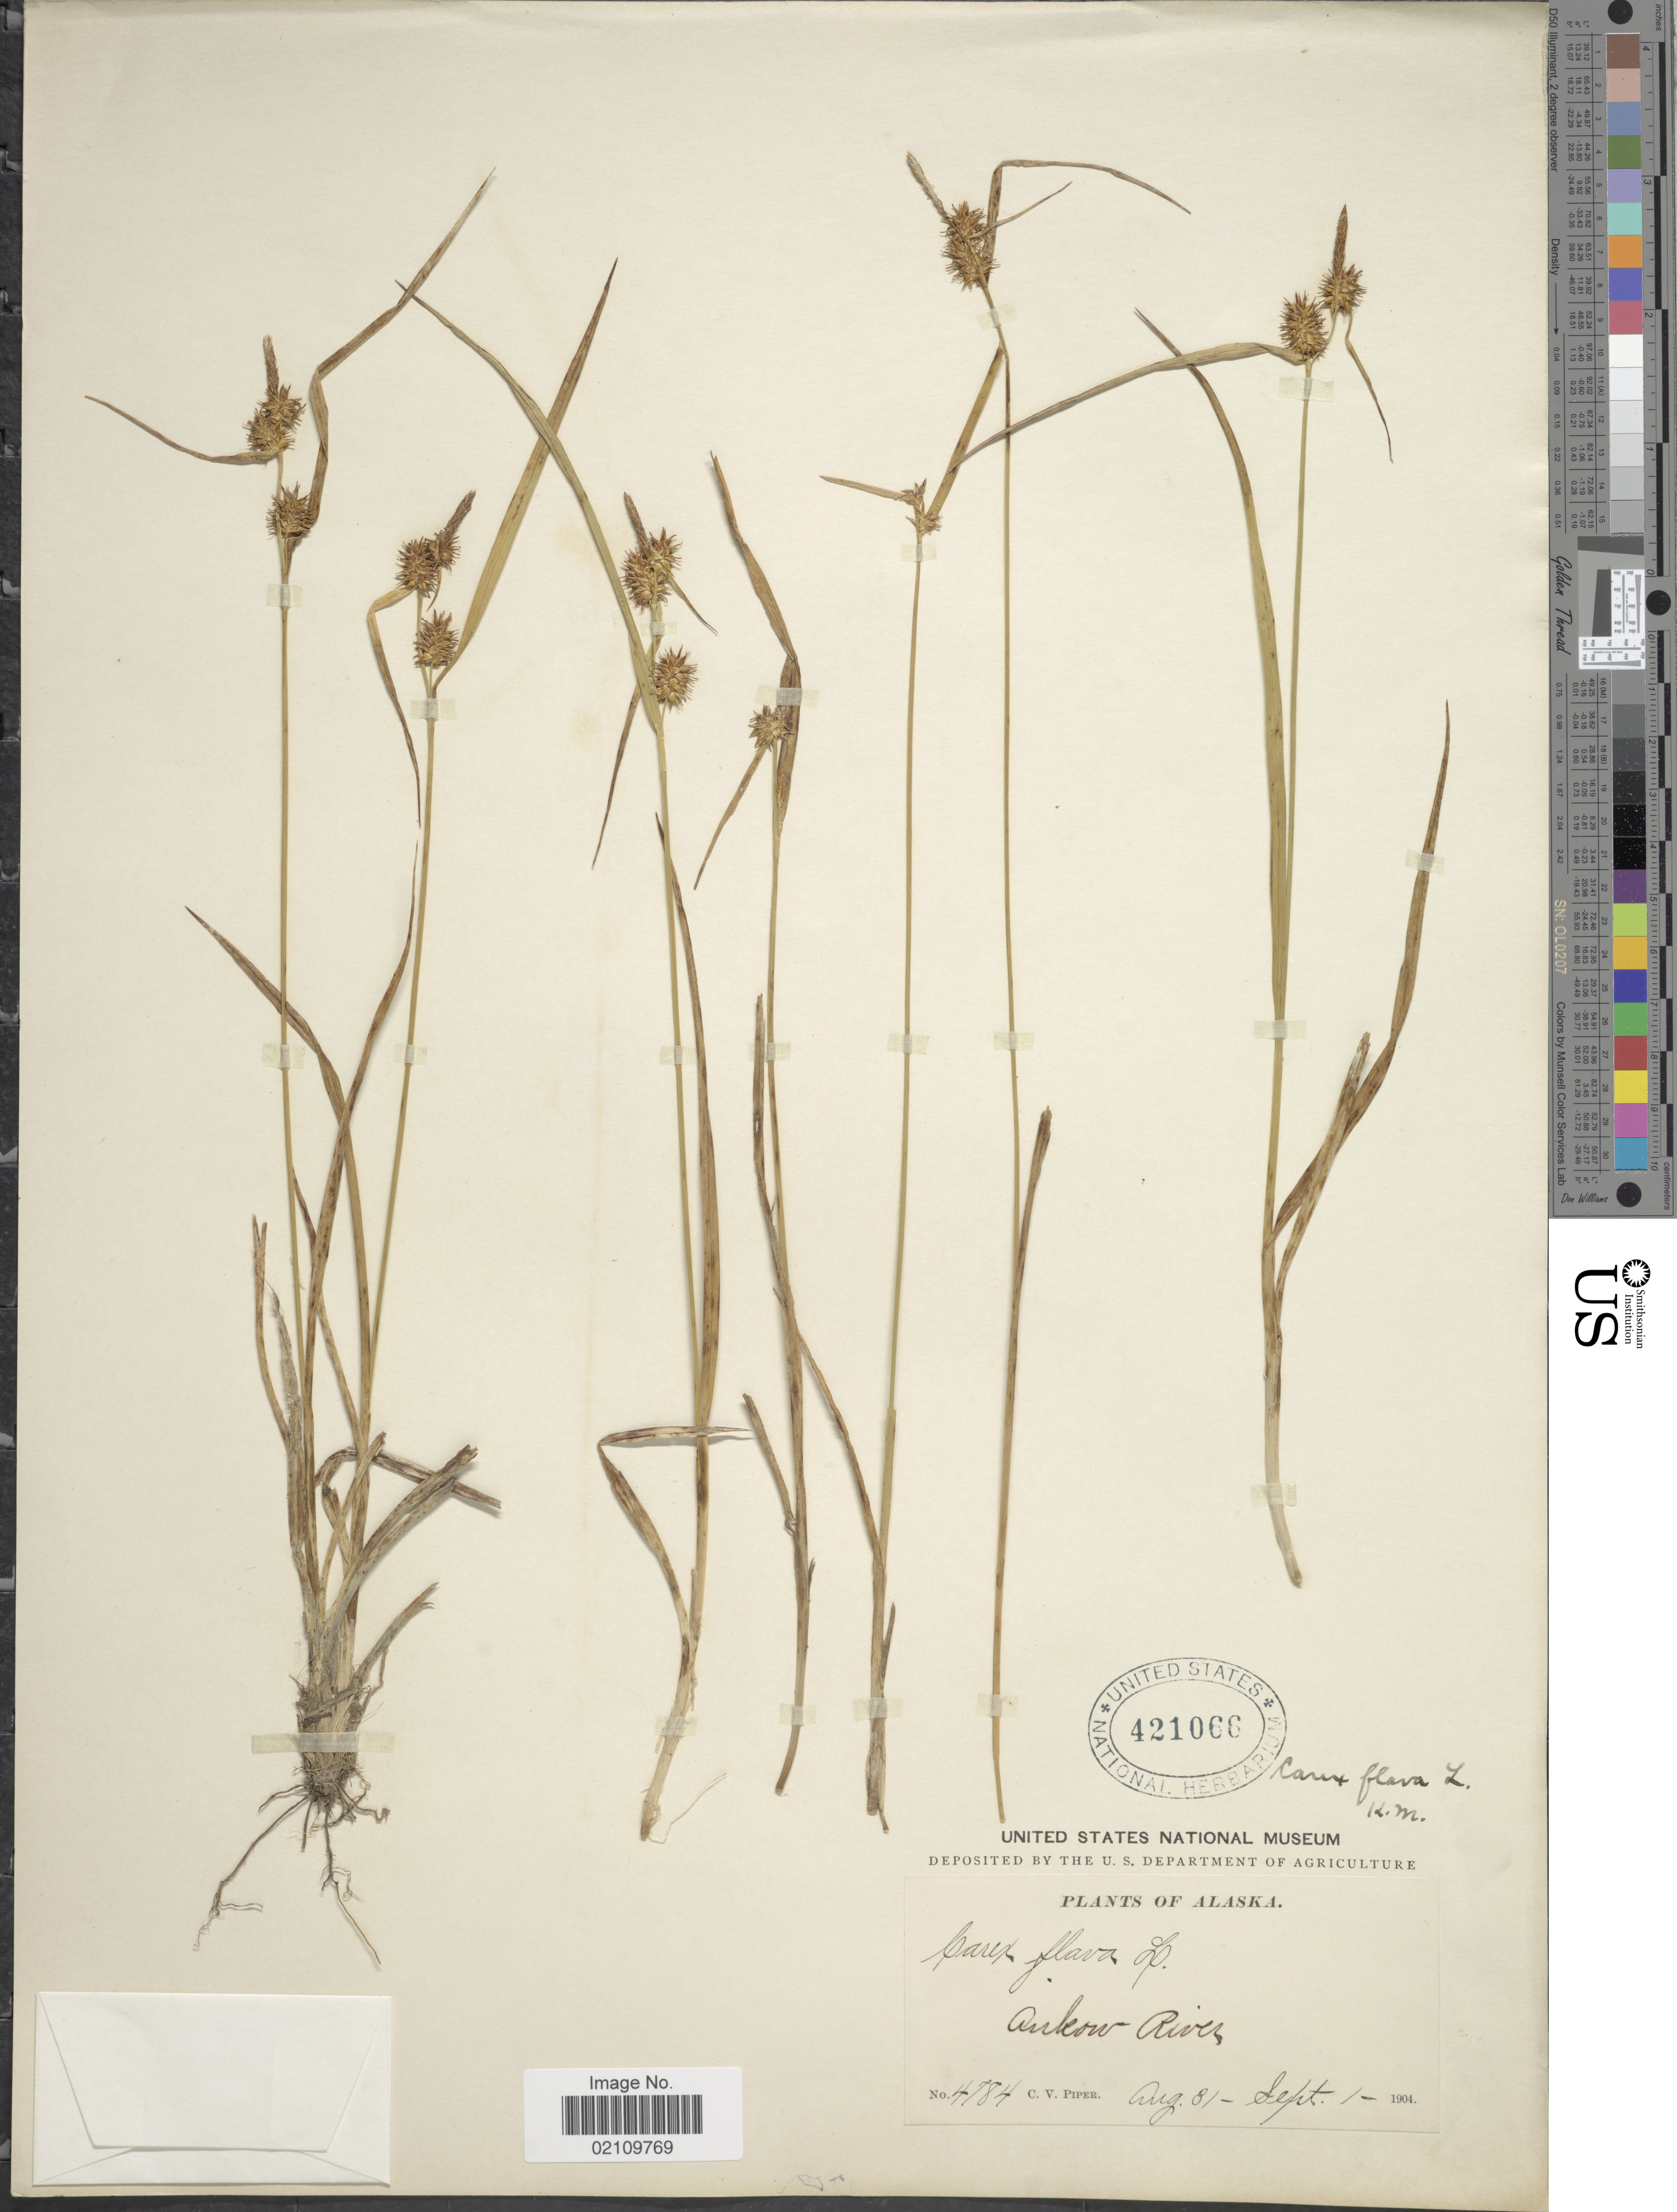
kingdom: Plantae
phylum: Tracheophyta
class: Liliopsida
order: Poales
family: Cyperaceae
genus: Carex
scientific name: Carex flava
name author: L.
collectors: C. V. Piper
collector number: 4784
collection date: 1904-08-31/1904-09-01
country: United States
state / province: Alaska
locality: Ankow River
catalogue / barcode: US 421066